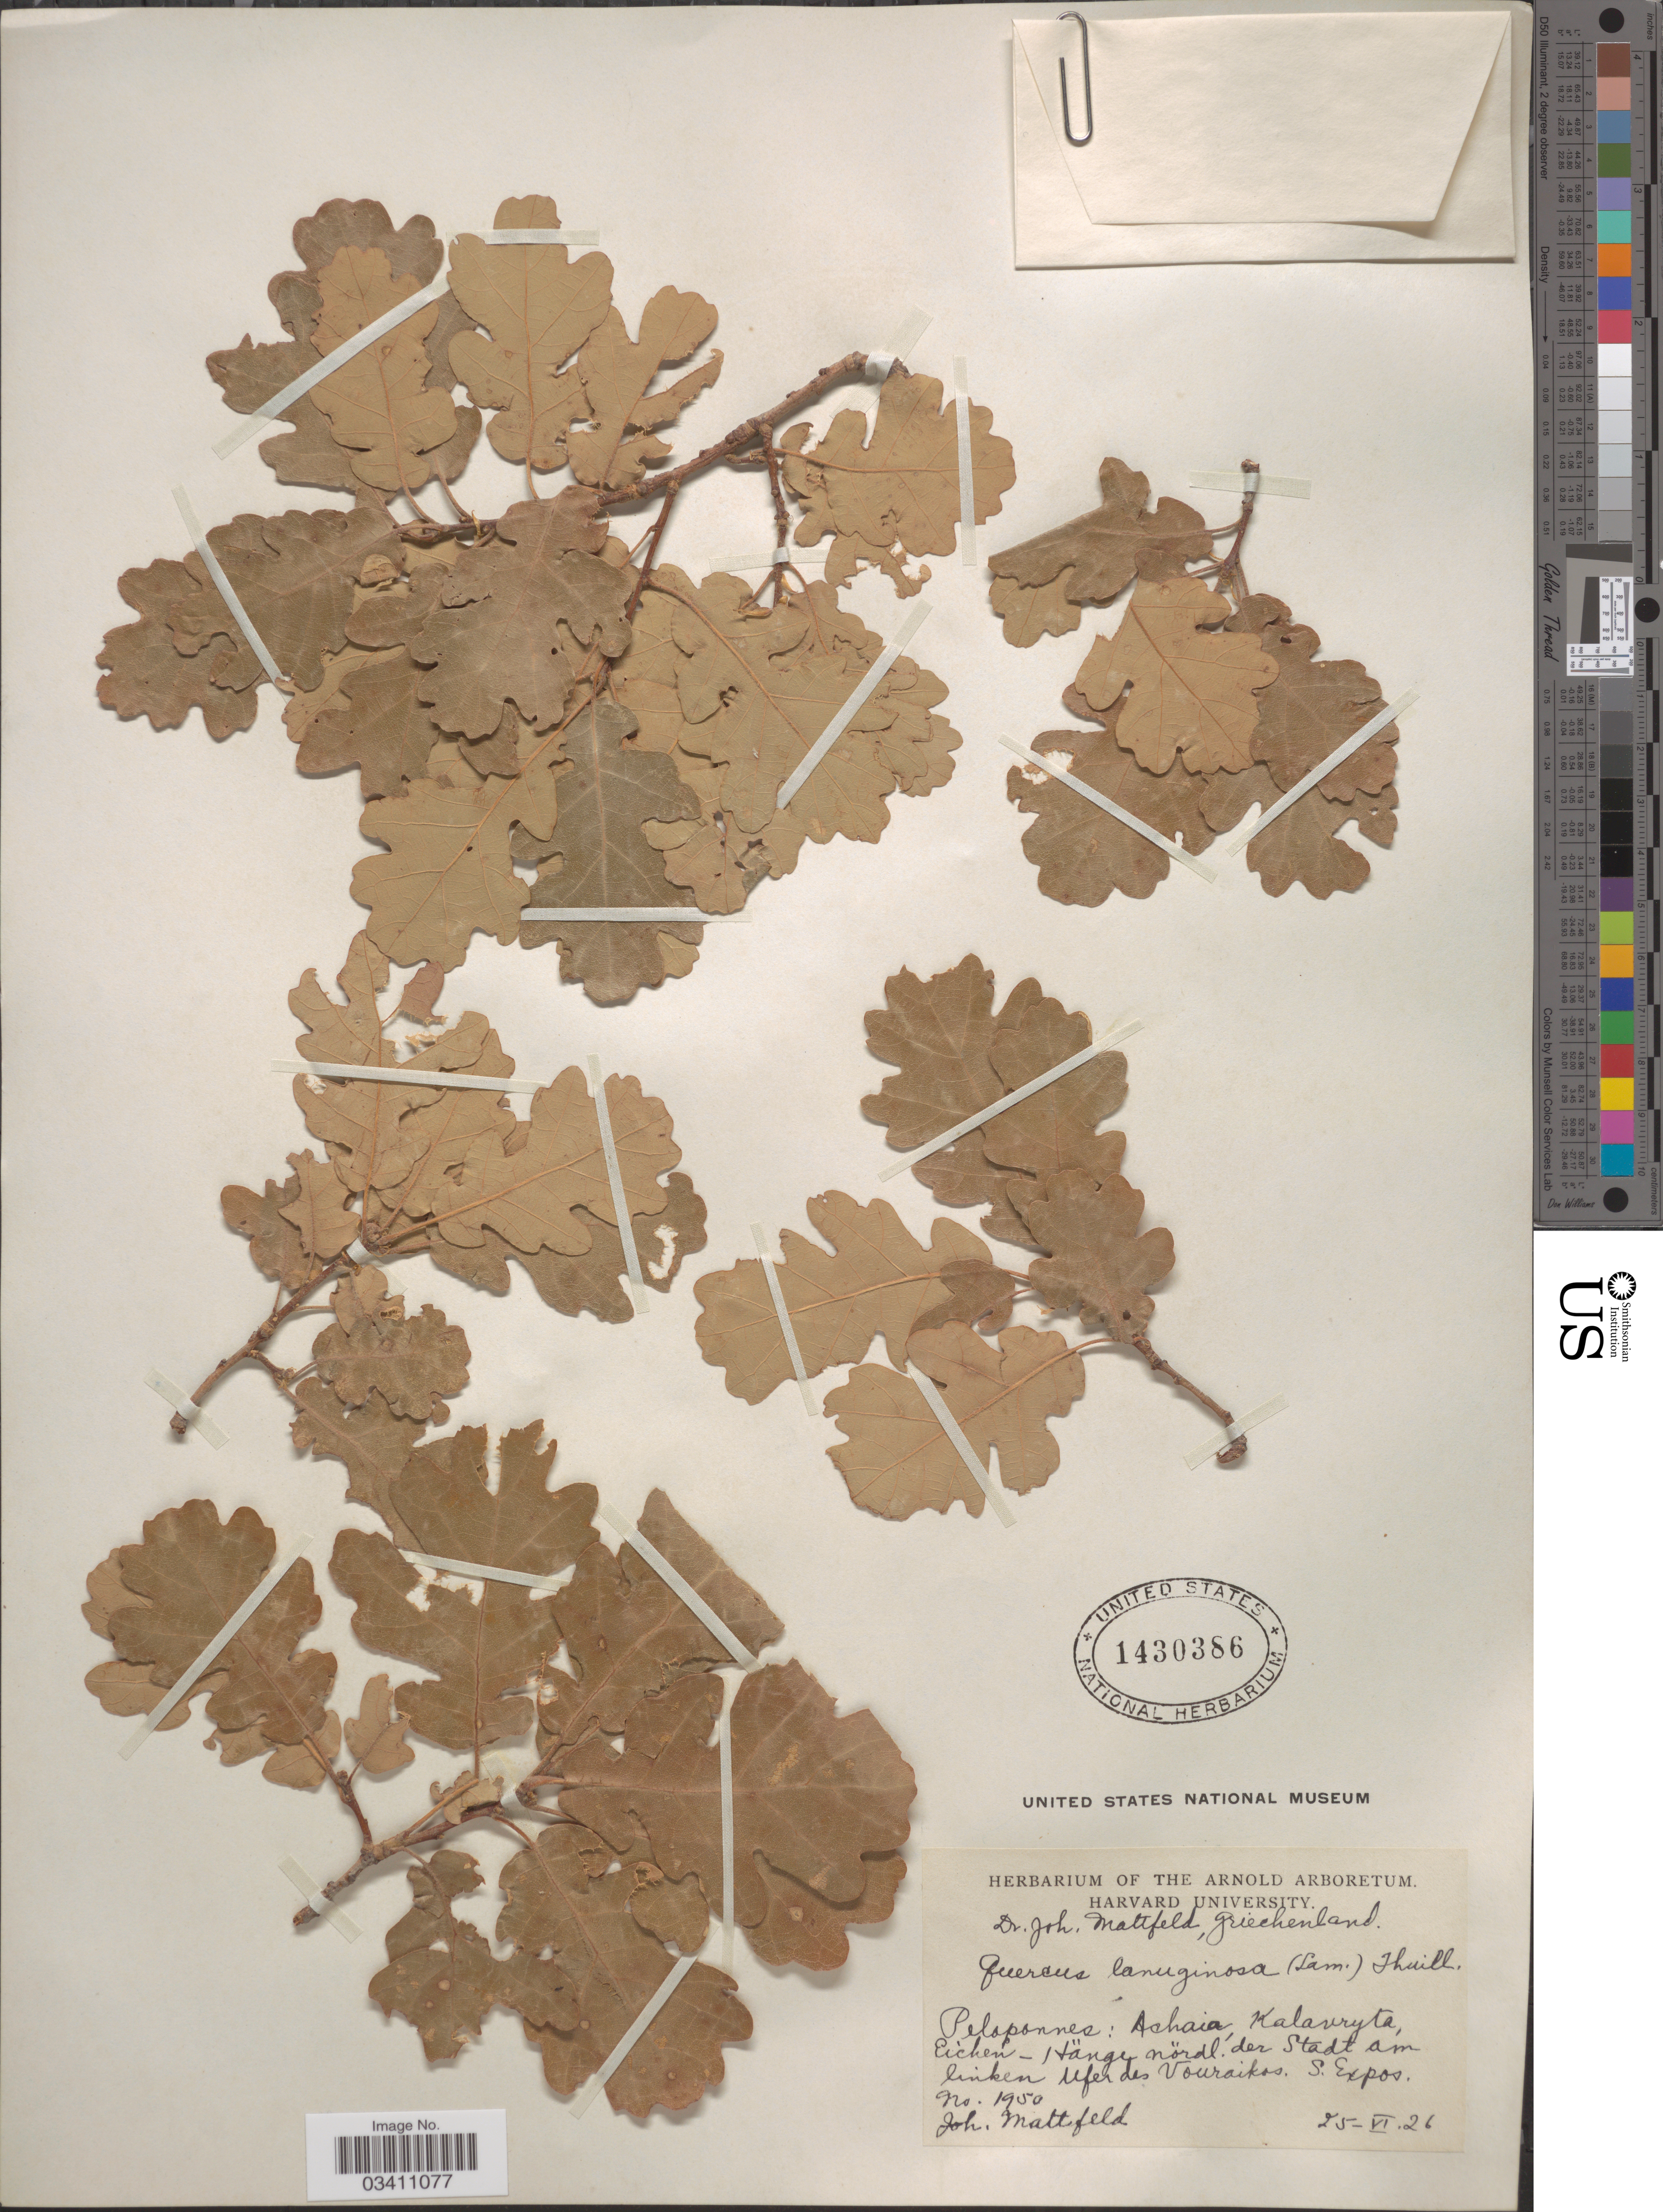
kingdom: Plantae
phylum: Tracheophyta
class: Magnoliopsida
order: Fagales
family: Fagaceae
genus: Quercus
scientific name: Quercus lanuginosa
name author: Beck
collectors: J. Mattfeld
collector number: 1950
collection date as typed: Transcribed d/m/y: 25/6/26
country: Greece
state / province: Peloponnese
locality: Griechenland. Peloponnes: Achaia, Kalavryta, Eichen - Hänge nördl. der Stadt am linken Ufer der Vouraikos. S. Expos.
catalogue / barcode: US 1430386